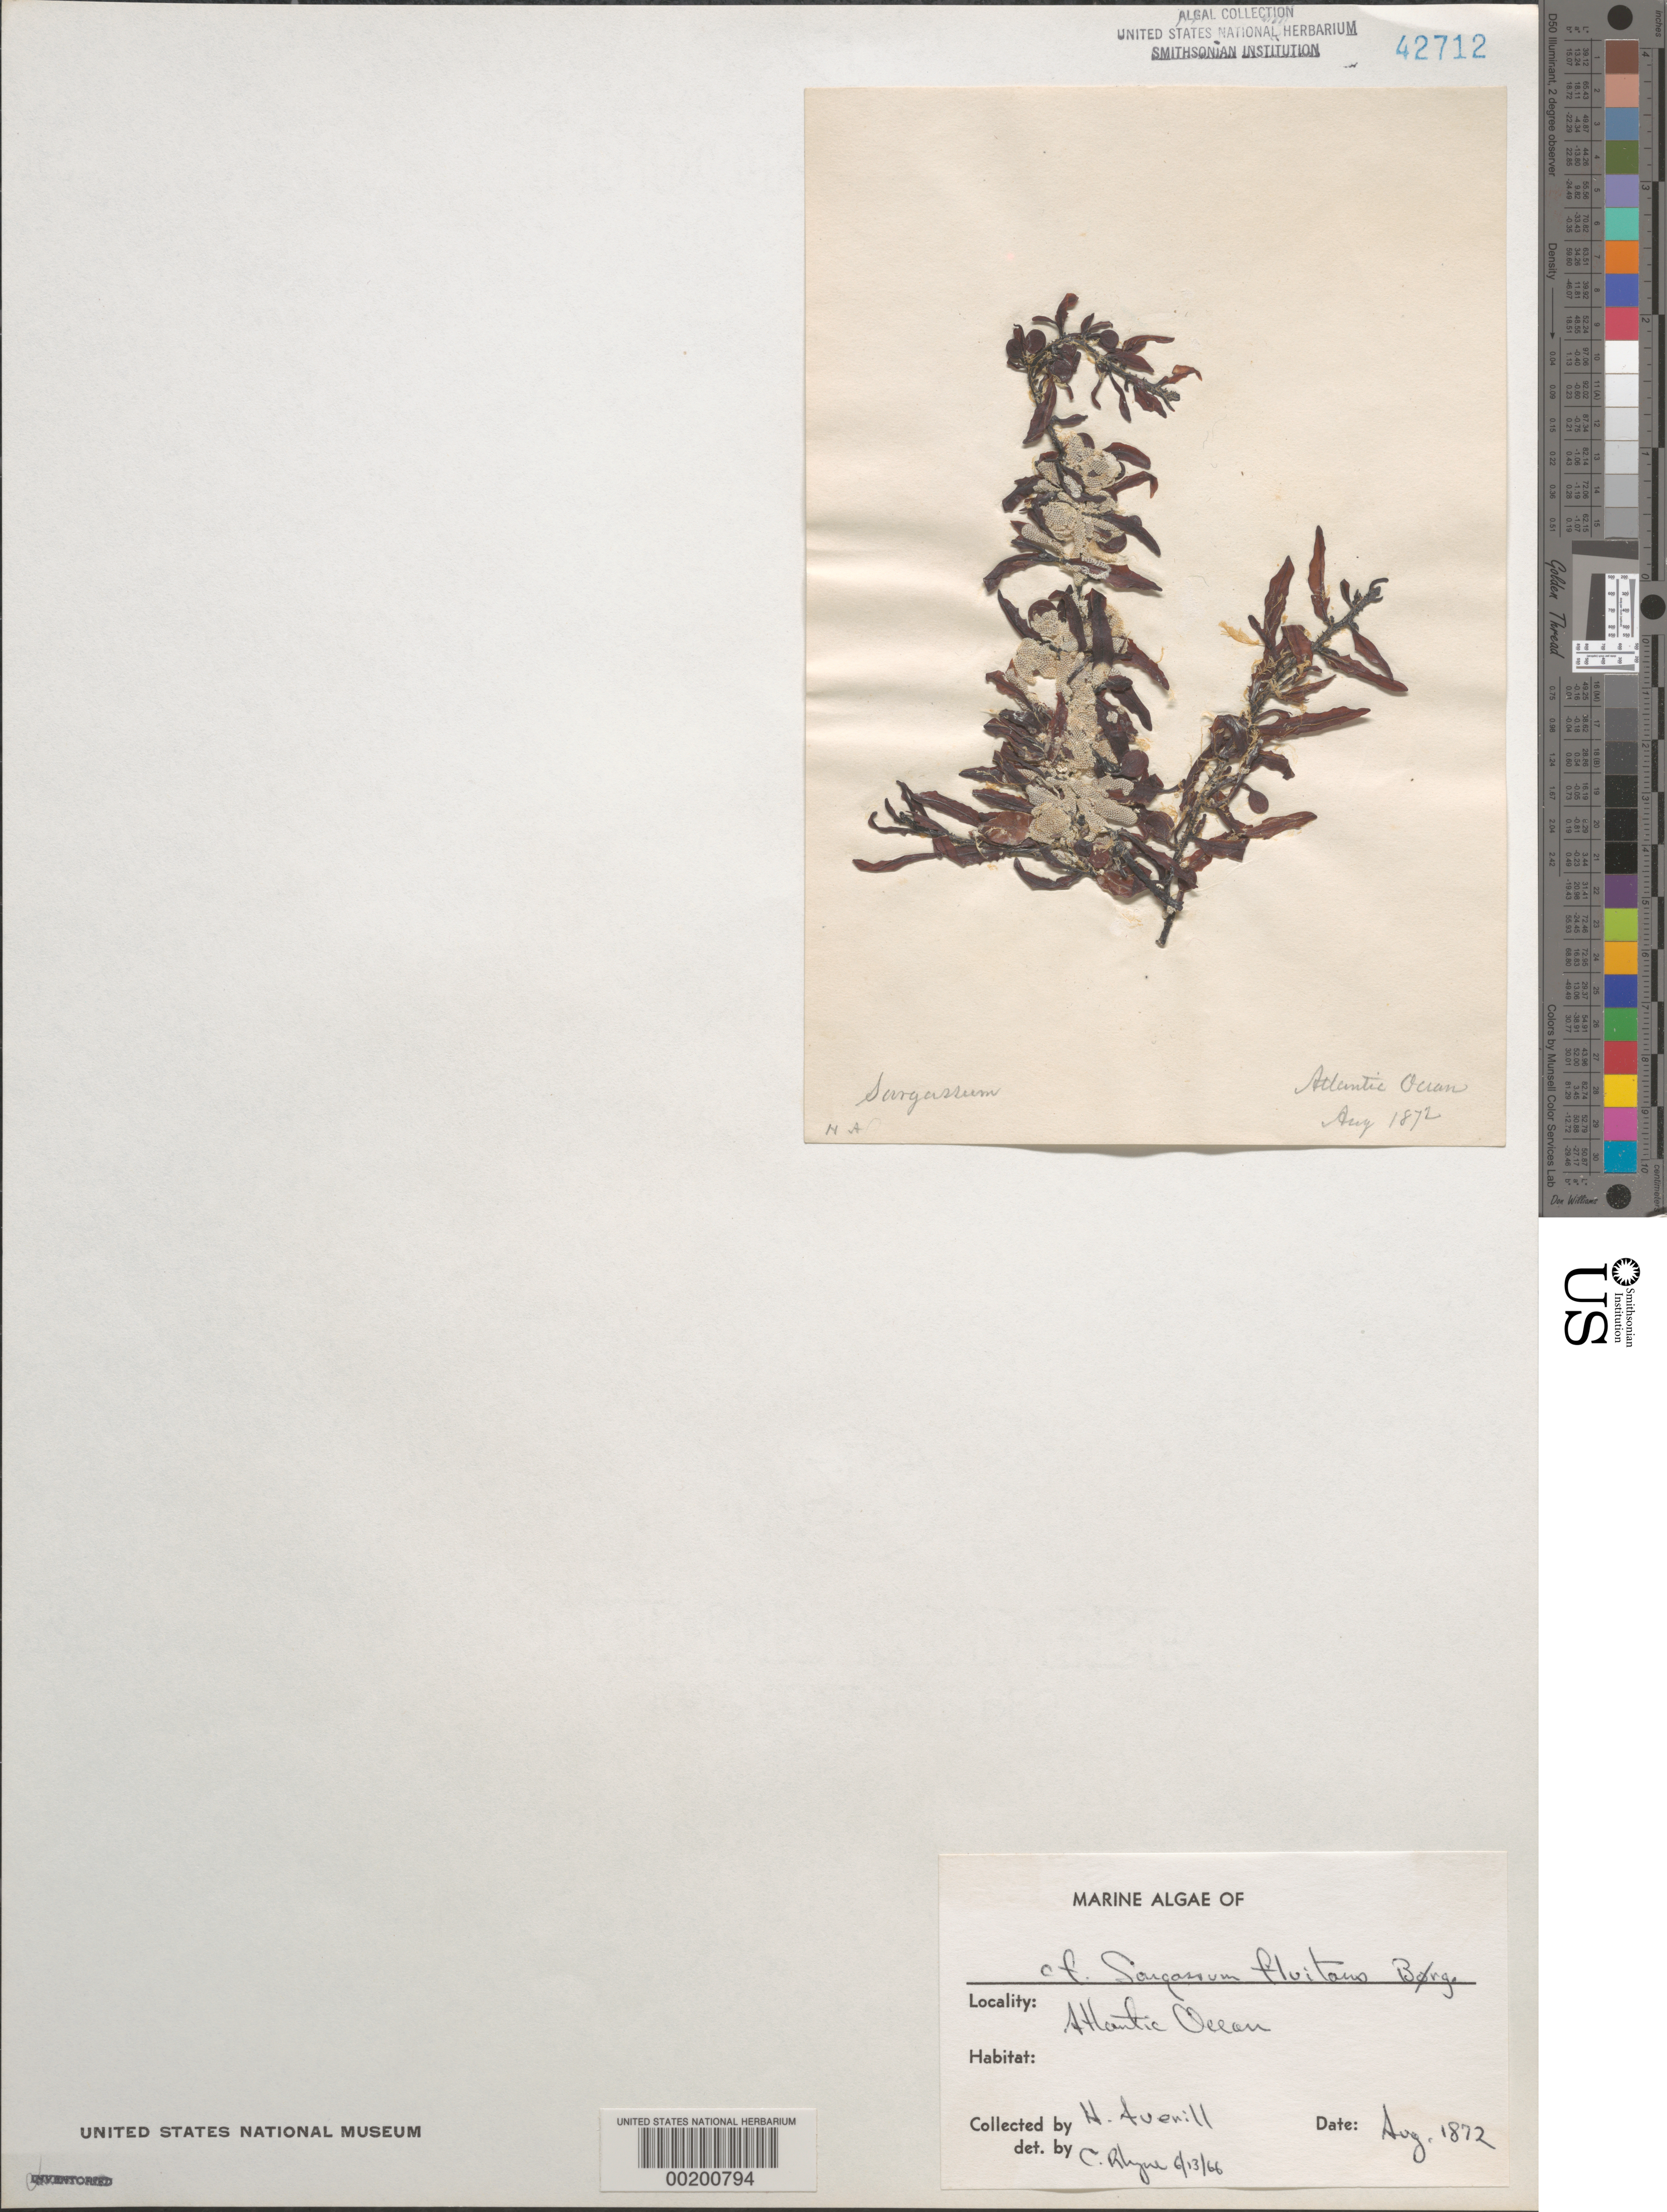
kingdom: Chromista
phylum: Ochrophyta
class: Phaeophyceae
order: Fucales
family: Sargassaceae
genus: Sargassum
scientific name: Sargassum fluitans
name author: (Børgesen) Børgesen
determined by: Rhyne, C. F.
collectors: H. Averill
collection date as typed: Aug 1872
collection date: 1872-08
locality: Atlantic Ocean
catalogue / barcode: US 42712